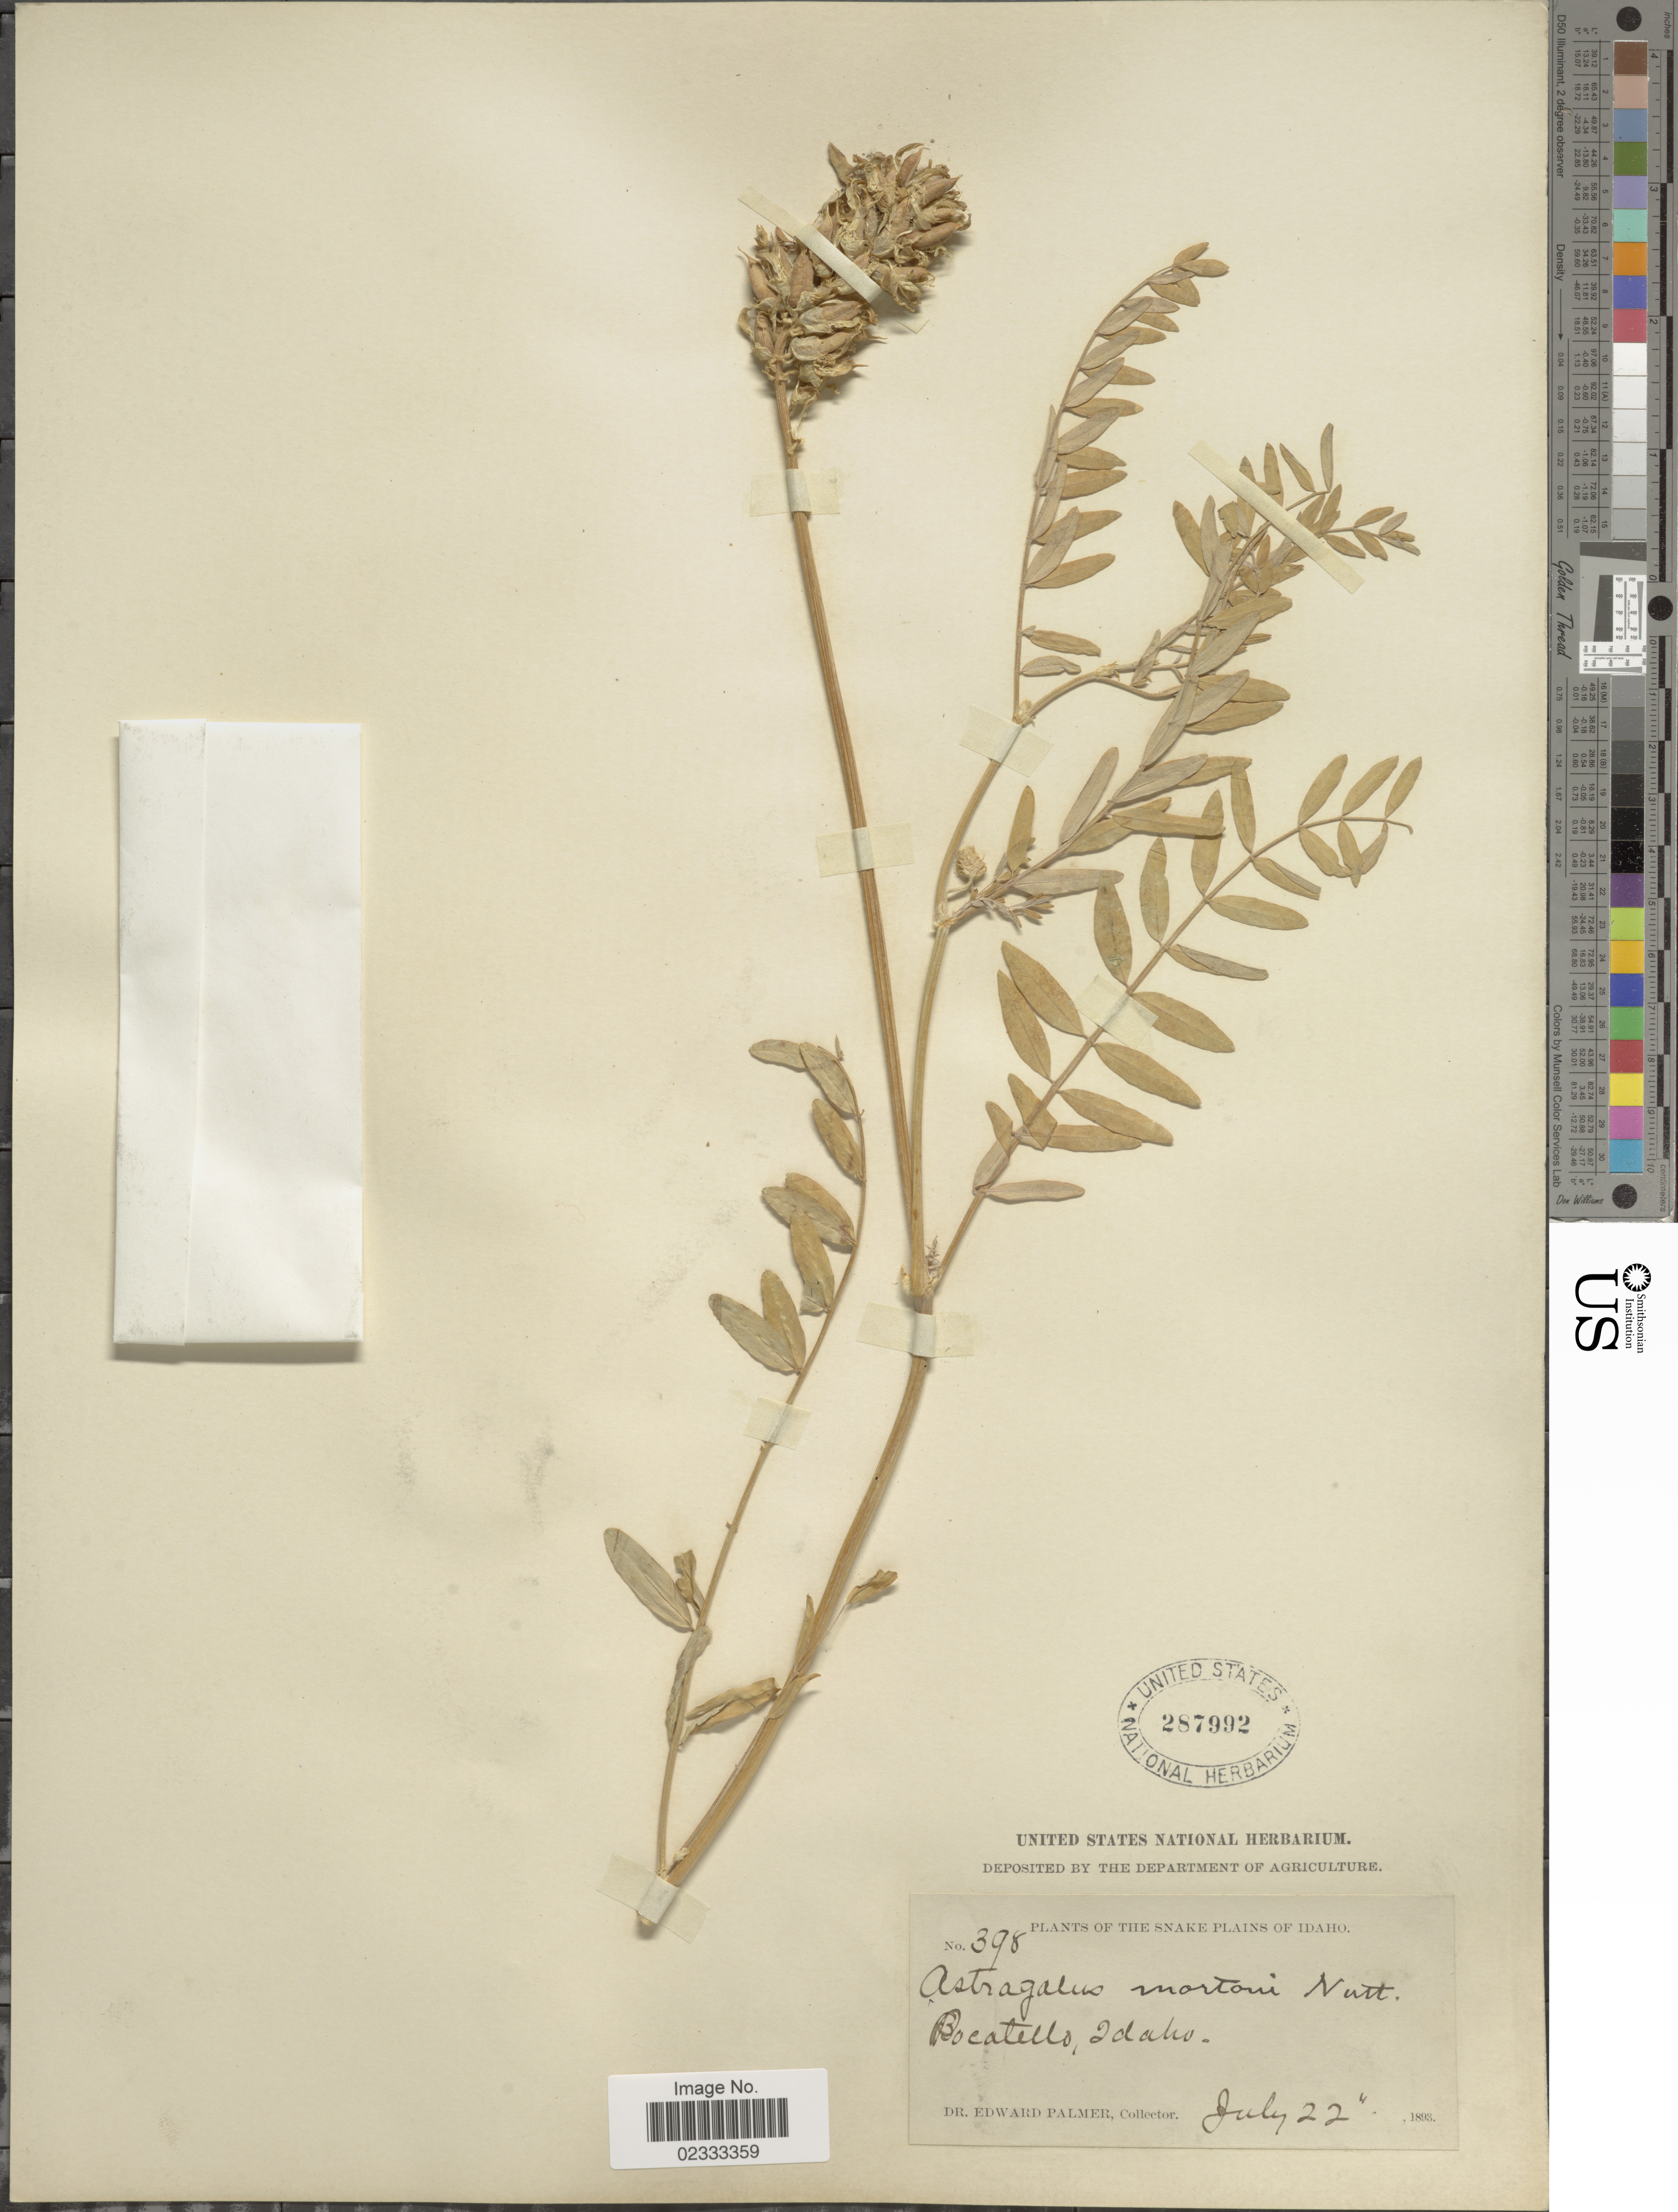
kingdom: Plantae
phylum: Tracheophyta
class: Magnoliopsida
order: Fabales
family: Fabaceae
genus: Astragalus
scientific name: Astragalus mortonii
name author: Nutt.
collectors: E. Palmer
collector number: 398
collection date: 1893-07-22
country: United States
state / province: Idaho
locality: The Snake Plains of Idaho, Bocatello.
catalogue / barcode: US 287992